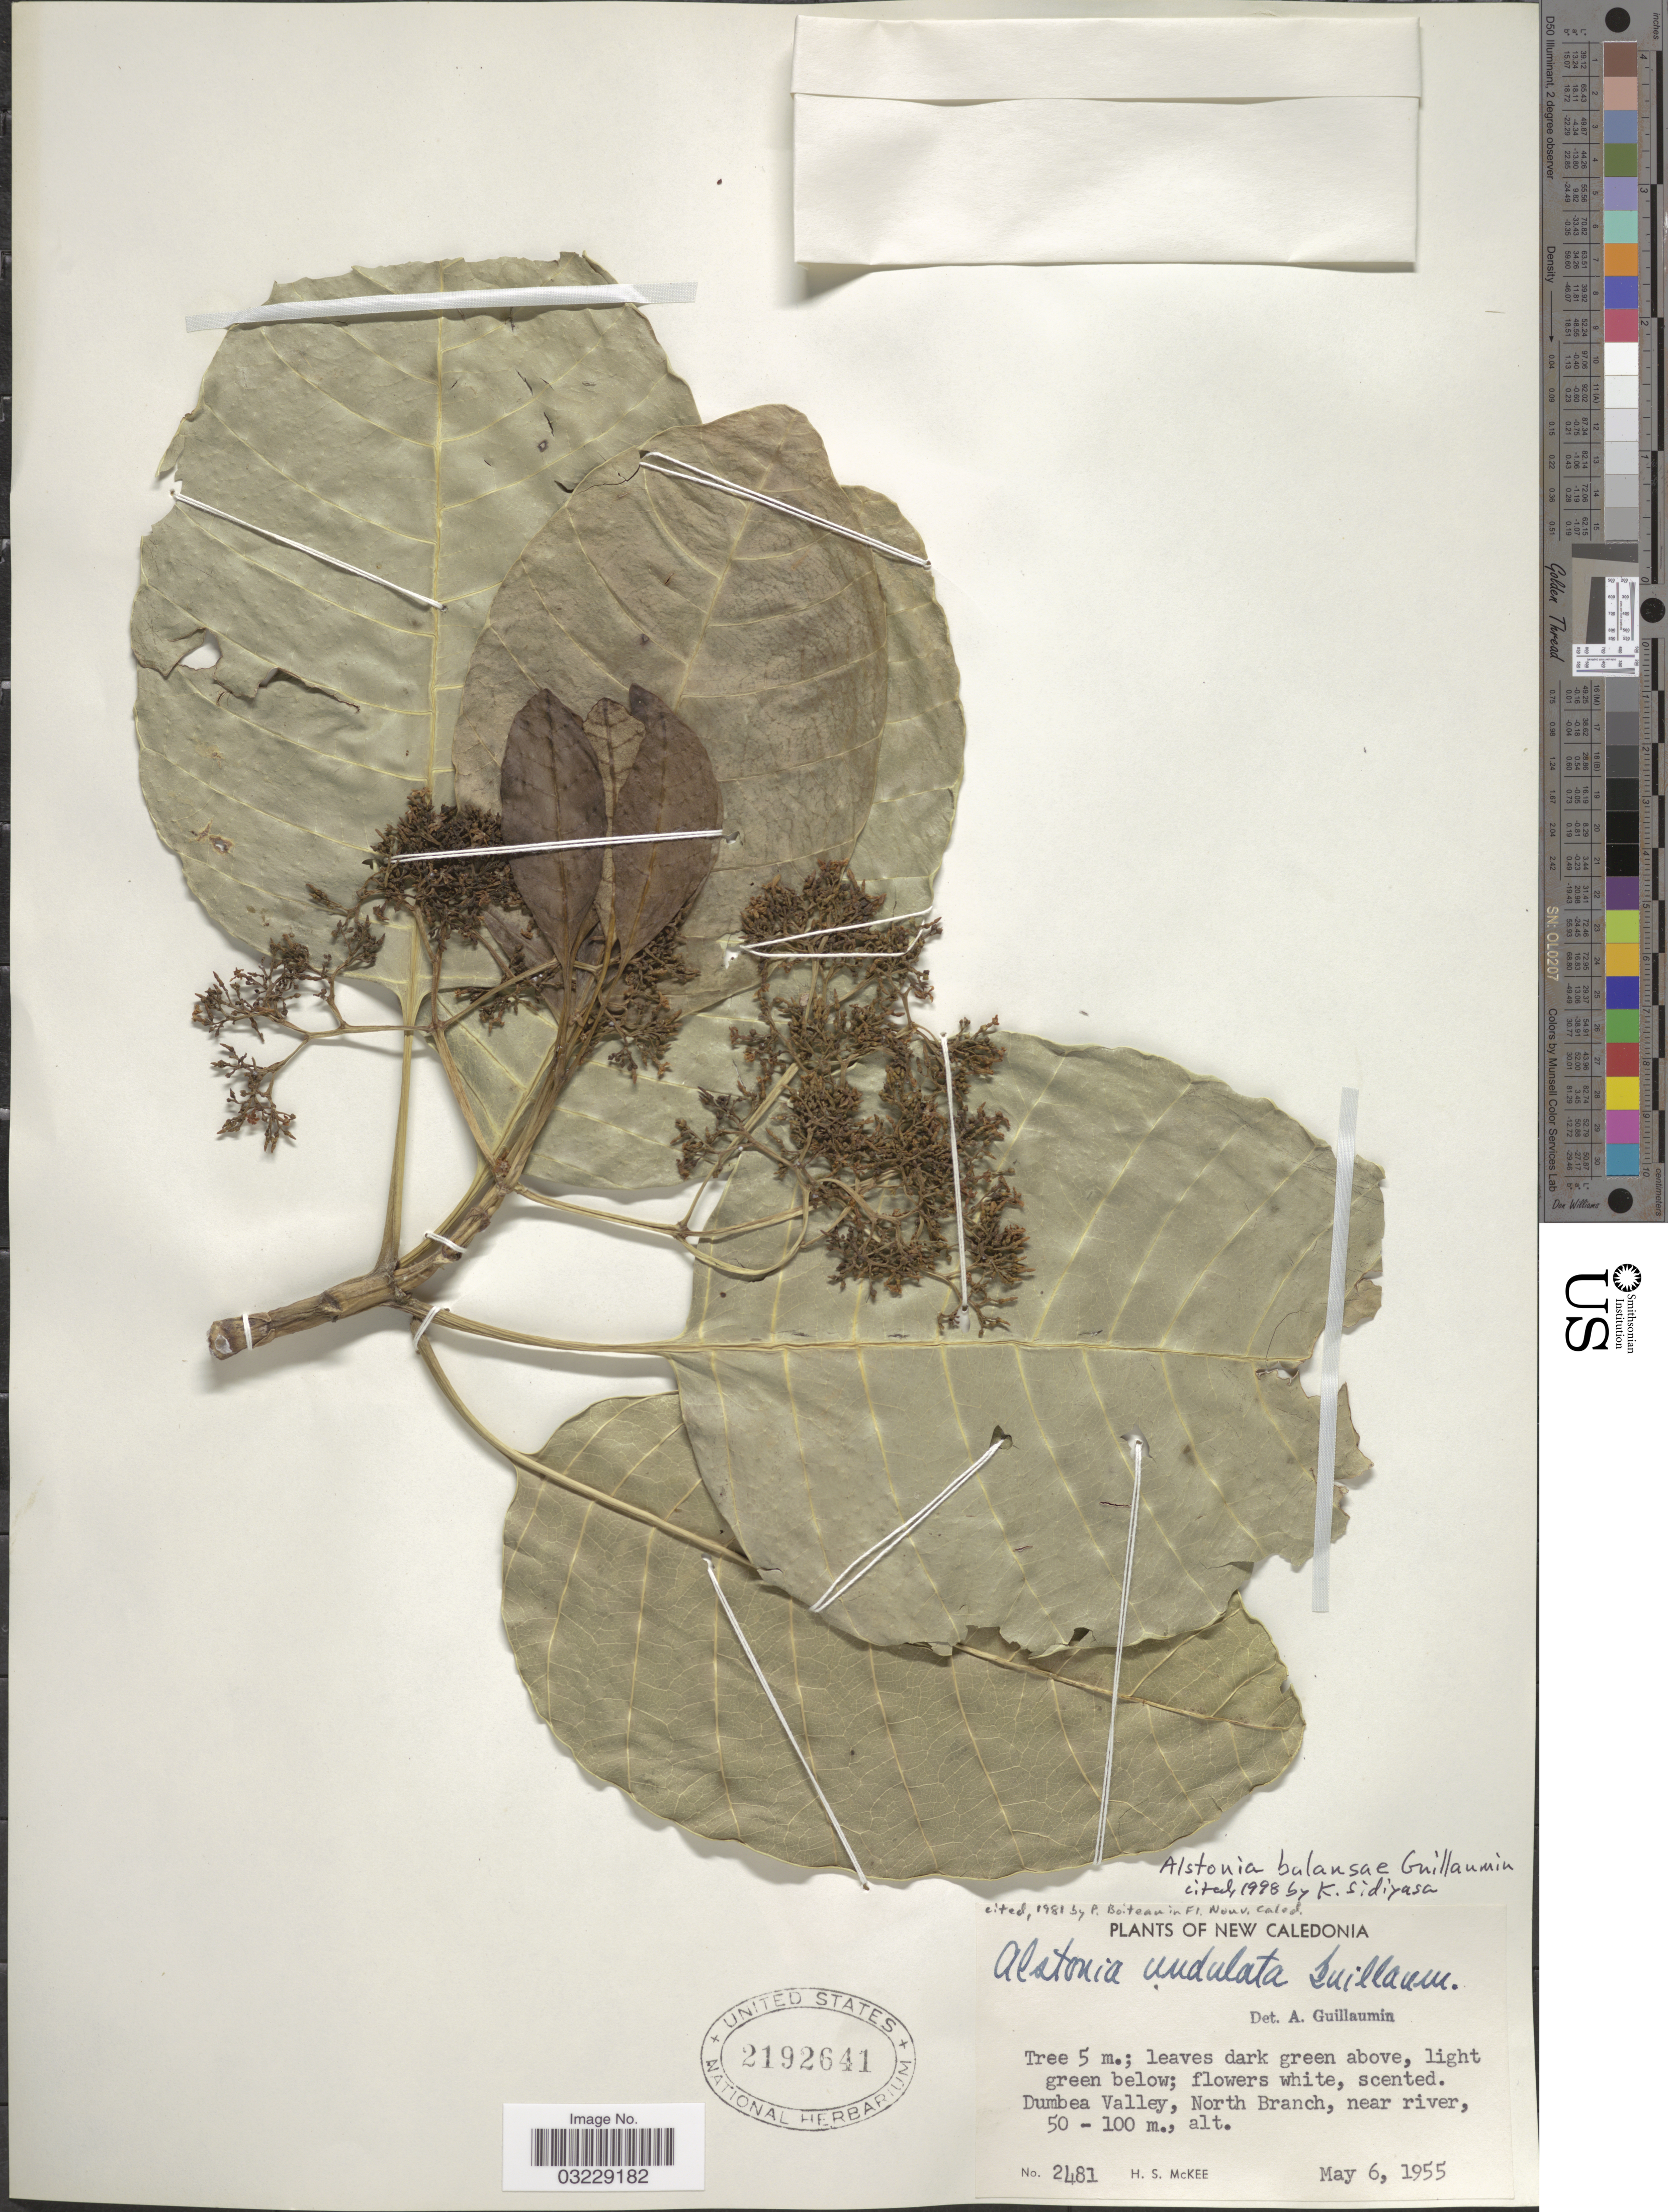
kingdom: Plantae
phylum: Tracheophyta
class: Magnoliopsida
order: Gentianales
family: Apocynaceae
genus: Alstonia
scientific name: Alstonia balansae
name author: Guillaumin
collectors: H. S. McKee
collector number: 2481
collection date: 1955-05-06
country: New Caledonia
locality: Dumbea Valley, North Branch, near river.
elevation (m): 50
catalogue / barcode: US 2192641